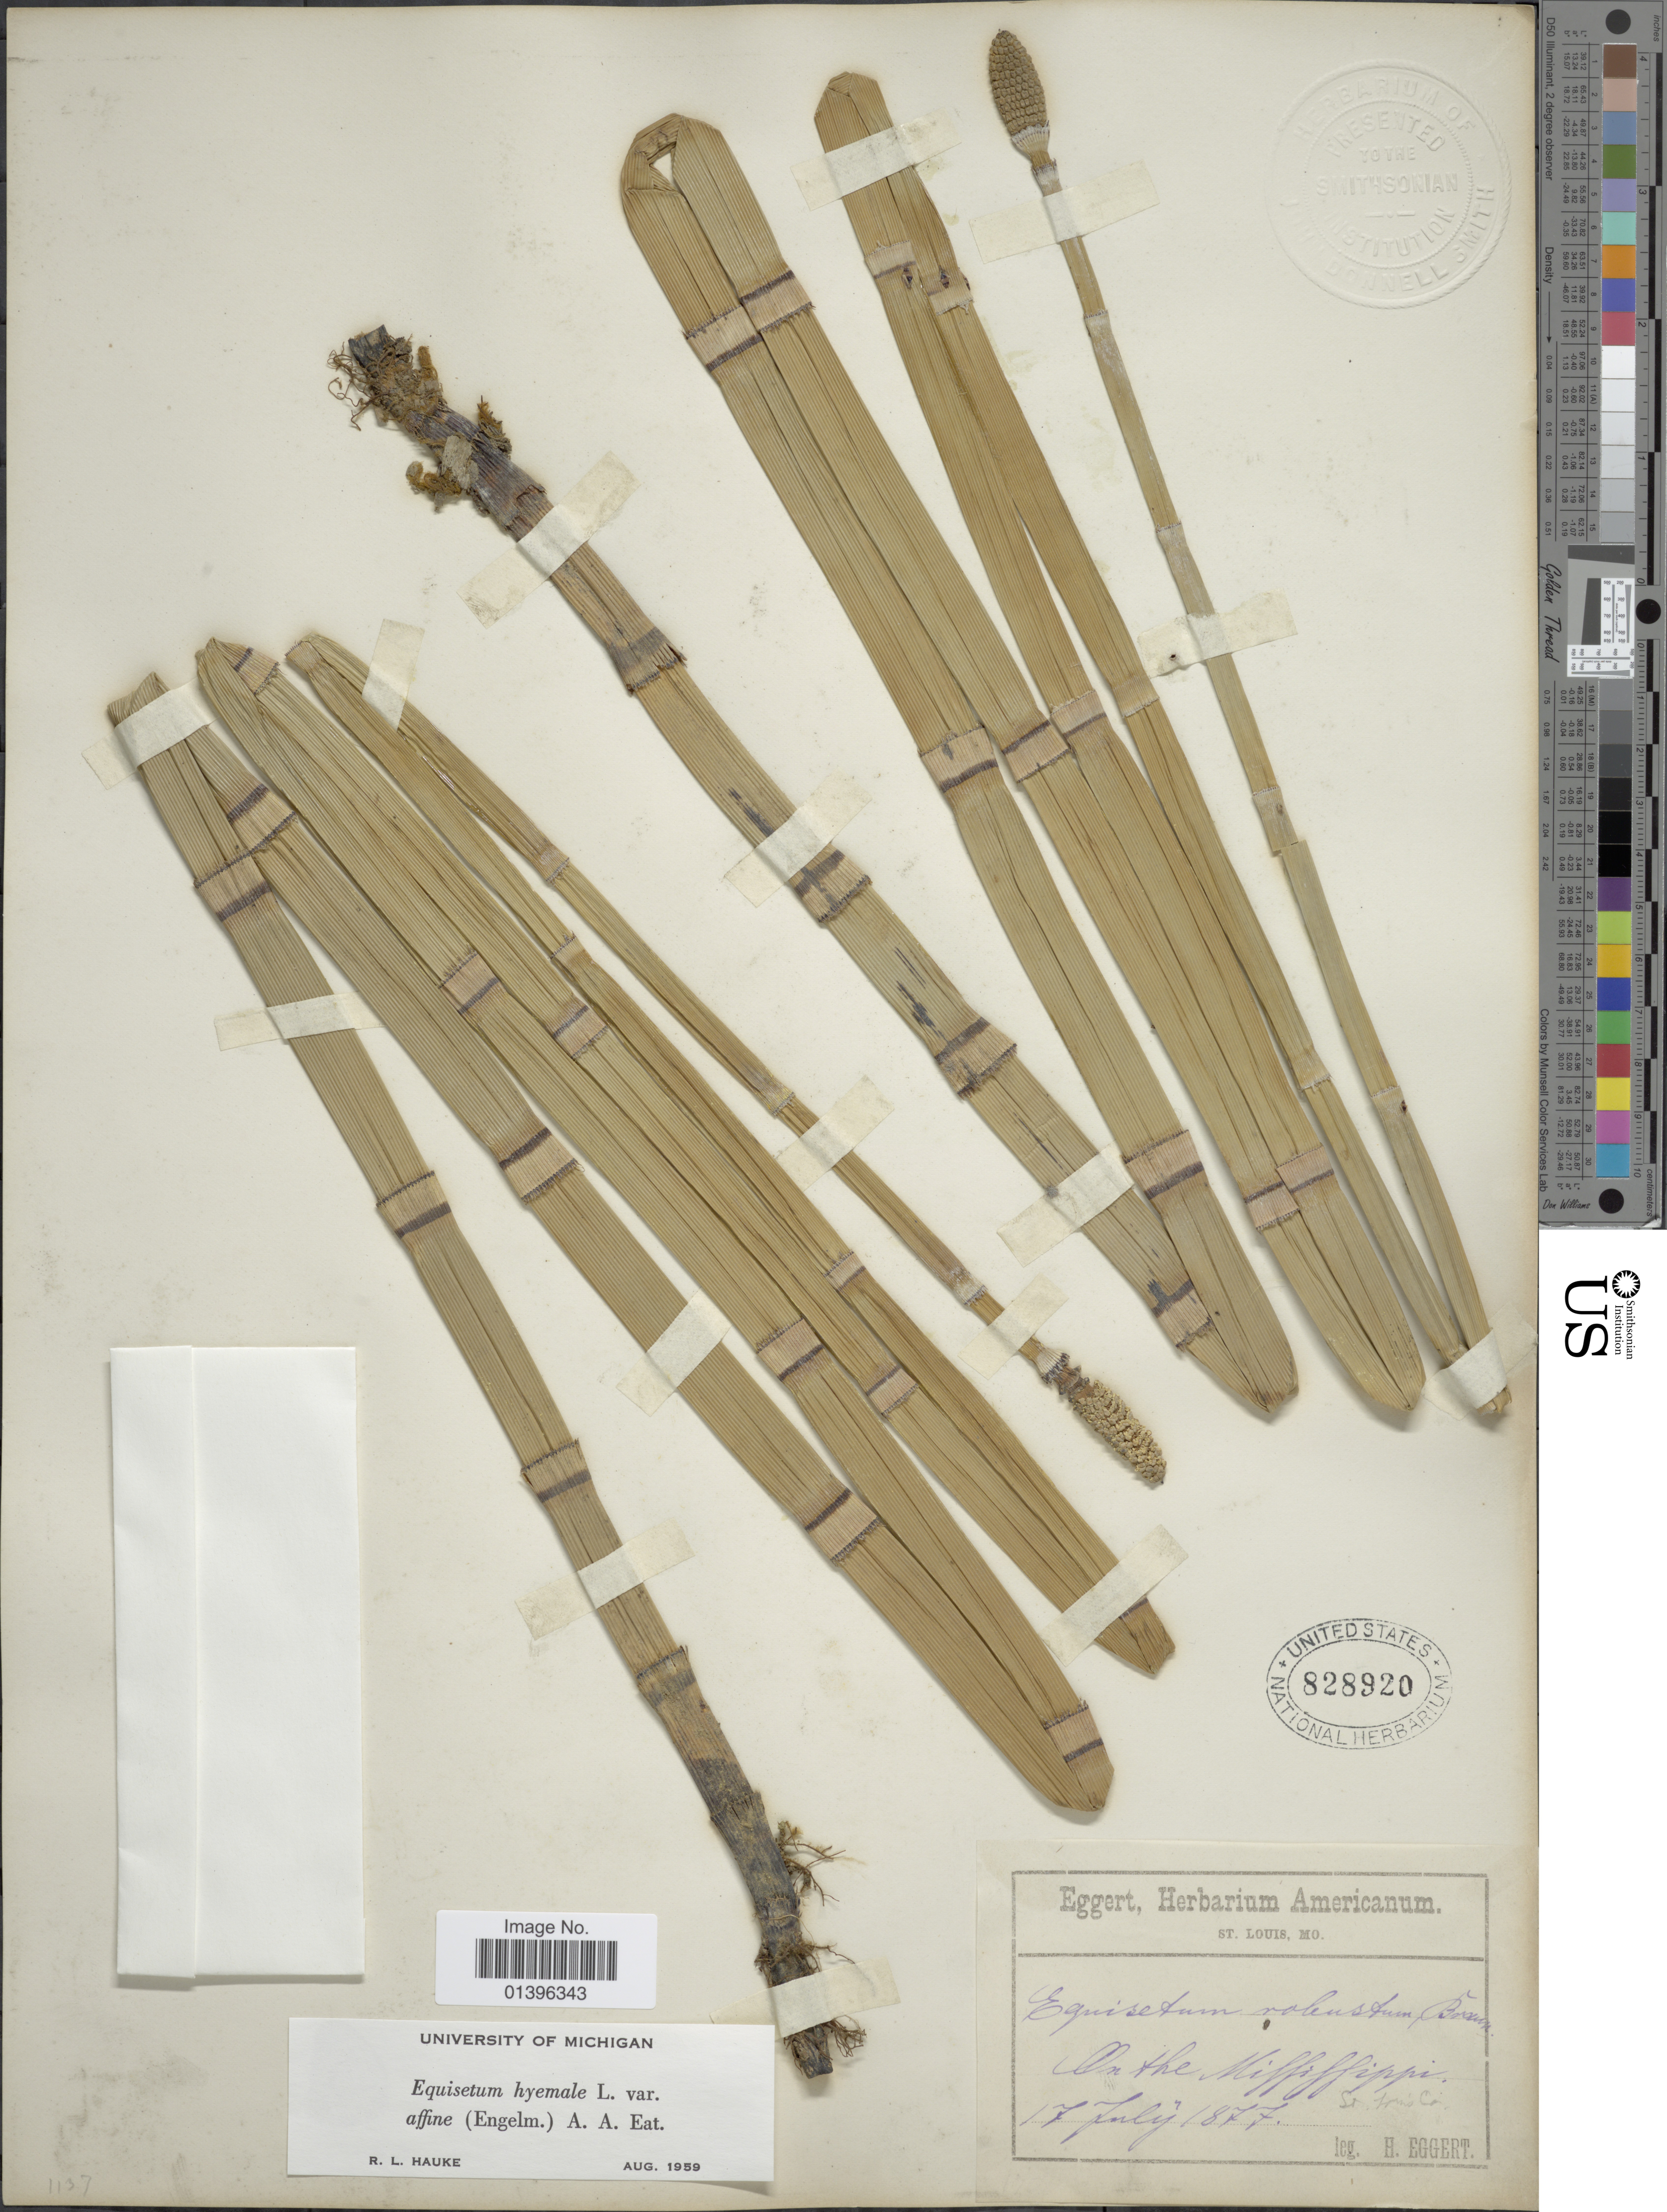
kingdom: Plantae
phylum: Tracheophyta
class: Polypodiopsida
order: Equisetales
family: Equisetaceae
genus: Equisetum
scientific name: Equisetum hyemale var. affine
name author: (Engelm.) A.A. Eaton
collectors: H. Eggert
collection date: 1877-07-17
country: United States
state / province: Missouri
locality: St. Louis, On the Mississippi, St Louis Co.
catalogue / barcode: US 828920